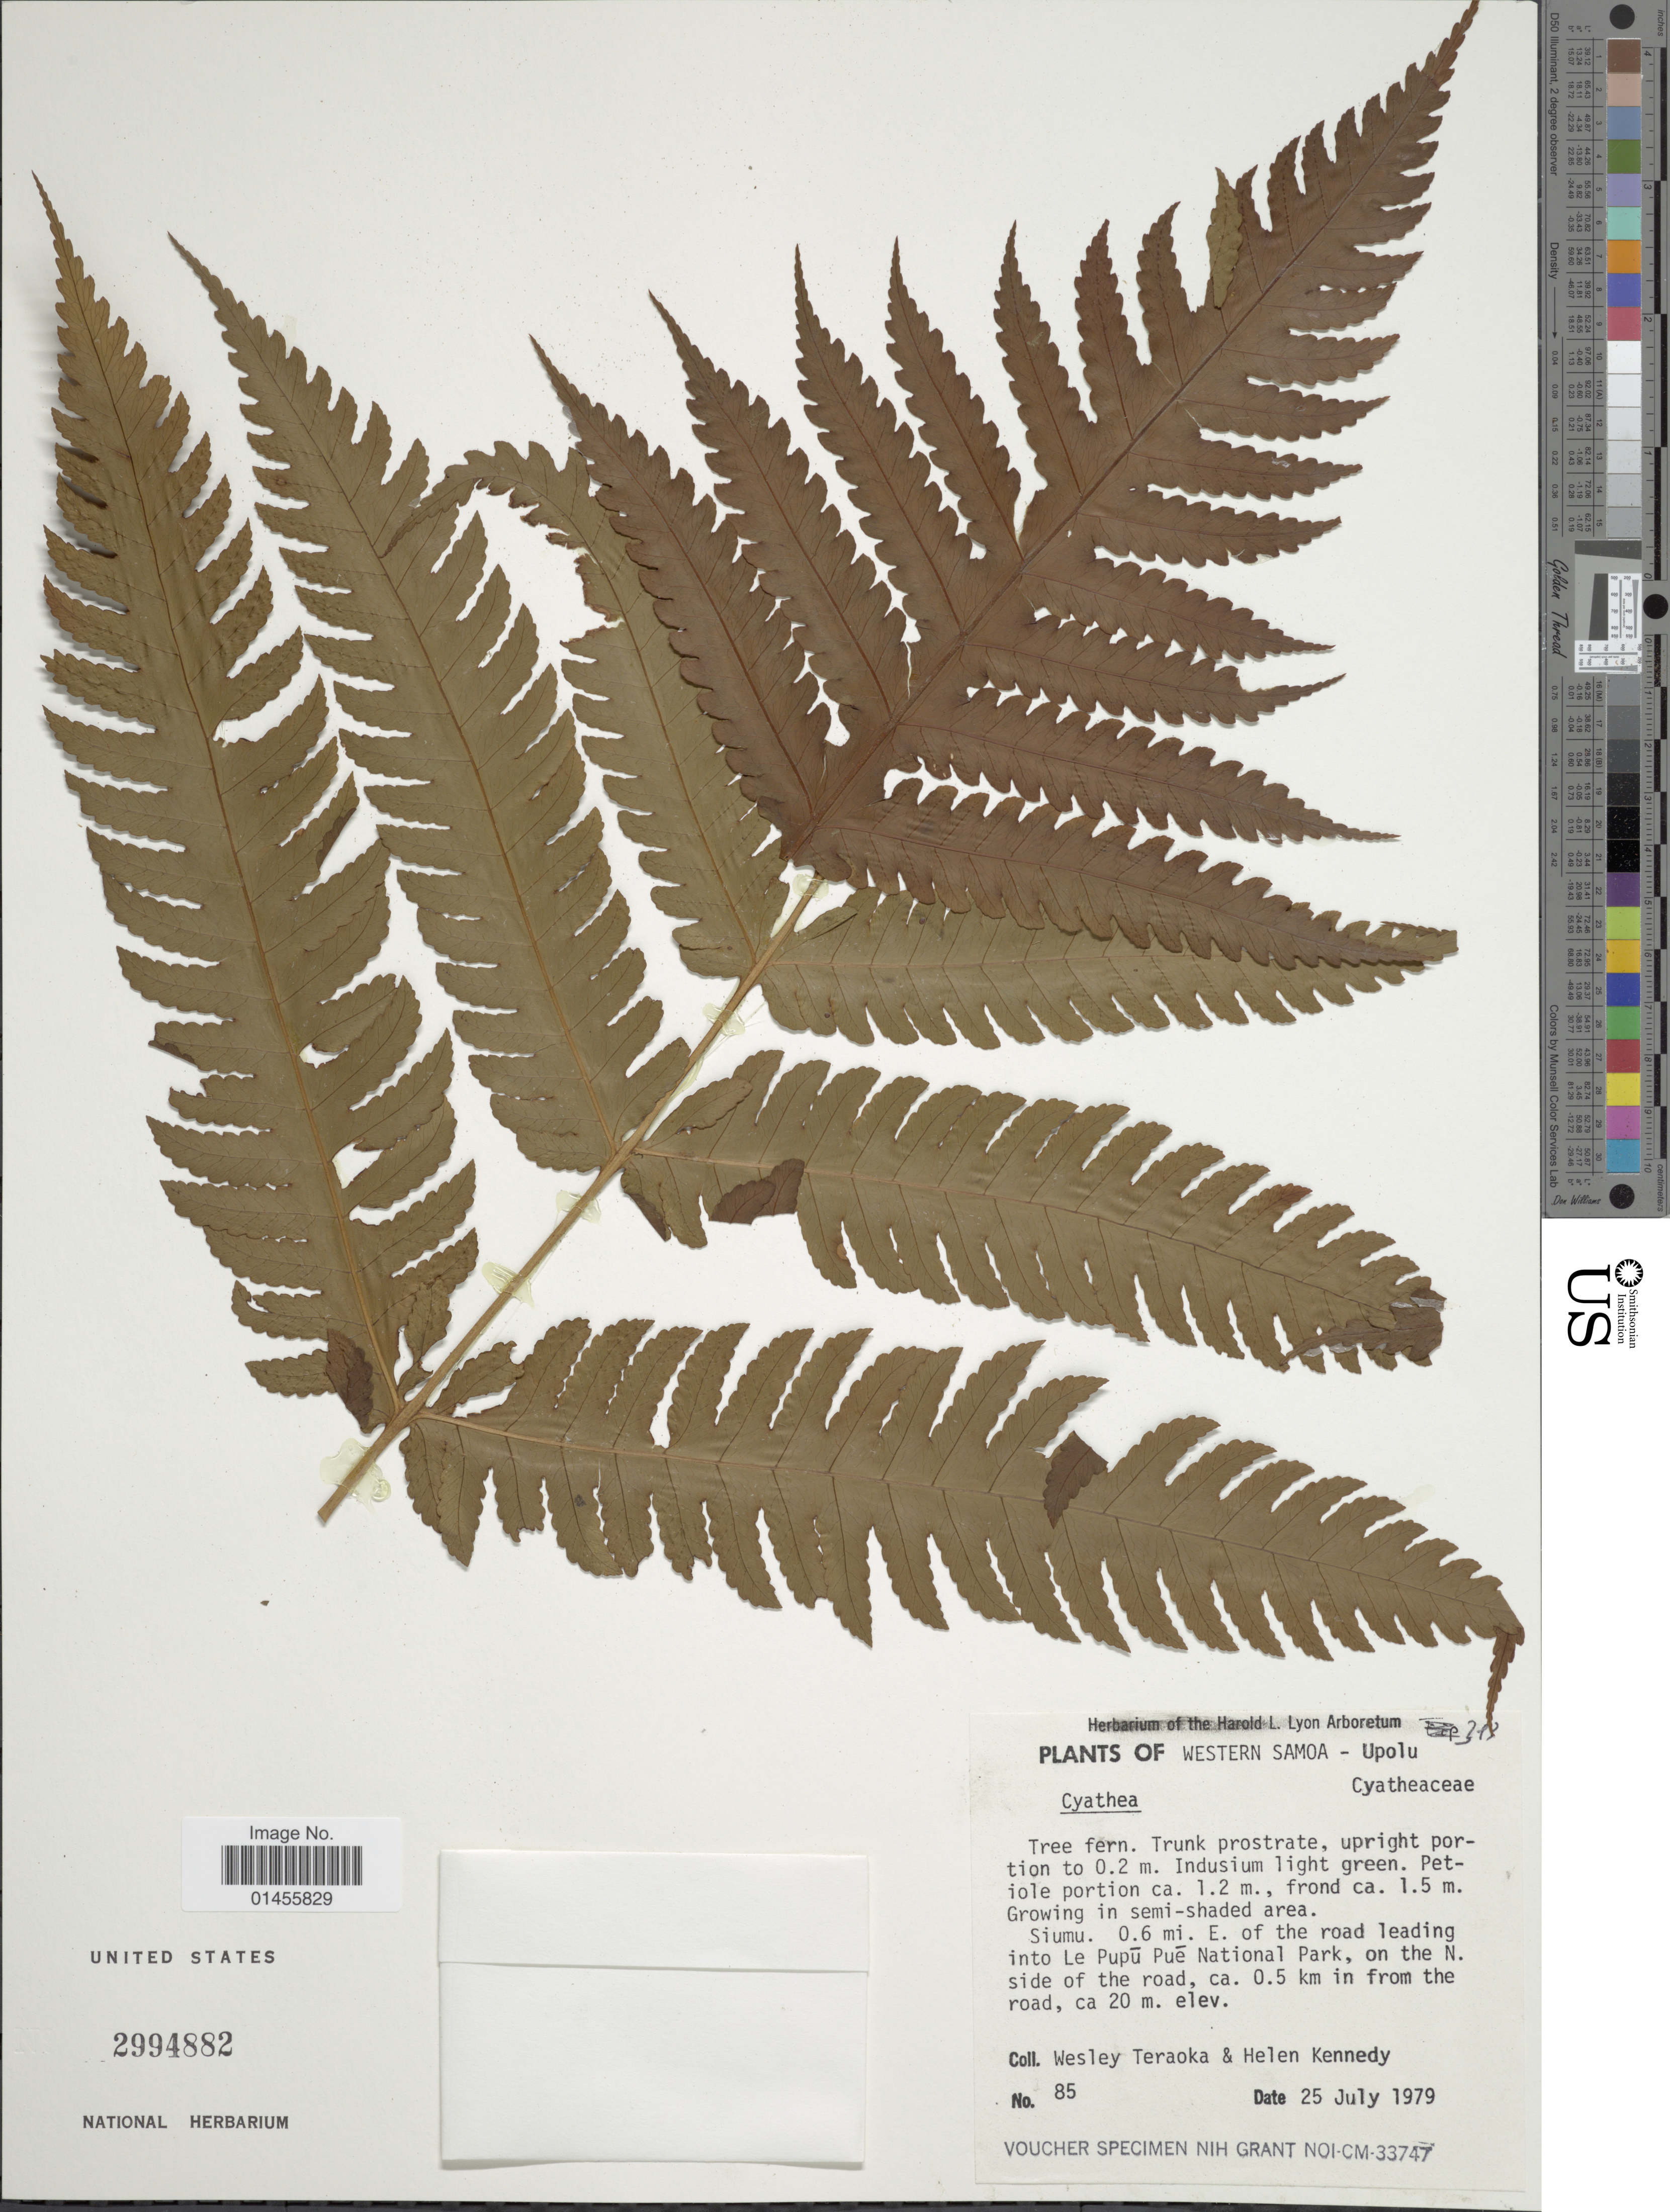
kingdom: Plantae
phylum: Tracheophyta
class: Polypodiopsida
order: Cyatheales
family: Cyatheaceae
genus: Alsophila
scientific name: Alsophila sp.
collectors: W. Teraoka & H. Kennedy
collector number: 85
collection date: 1979-07-25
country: Samoa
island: Upolu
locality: Siumu. 0.6 ,mi. E. of the road leading into Le Pupu Pue National Park, on the N. side of the road, 0.5 km in from the road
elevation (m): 20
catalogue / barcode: US 2994882